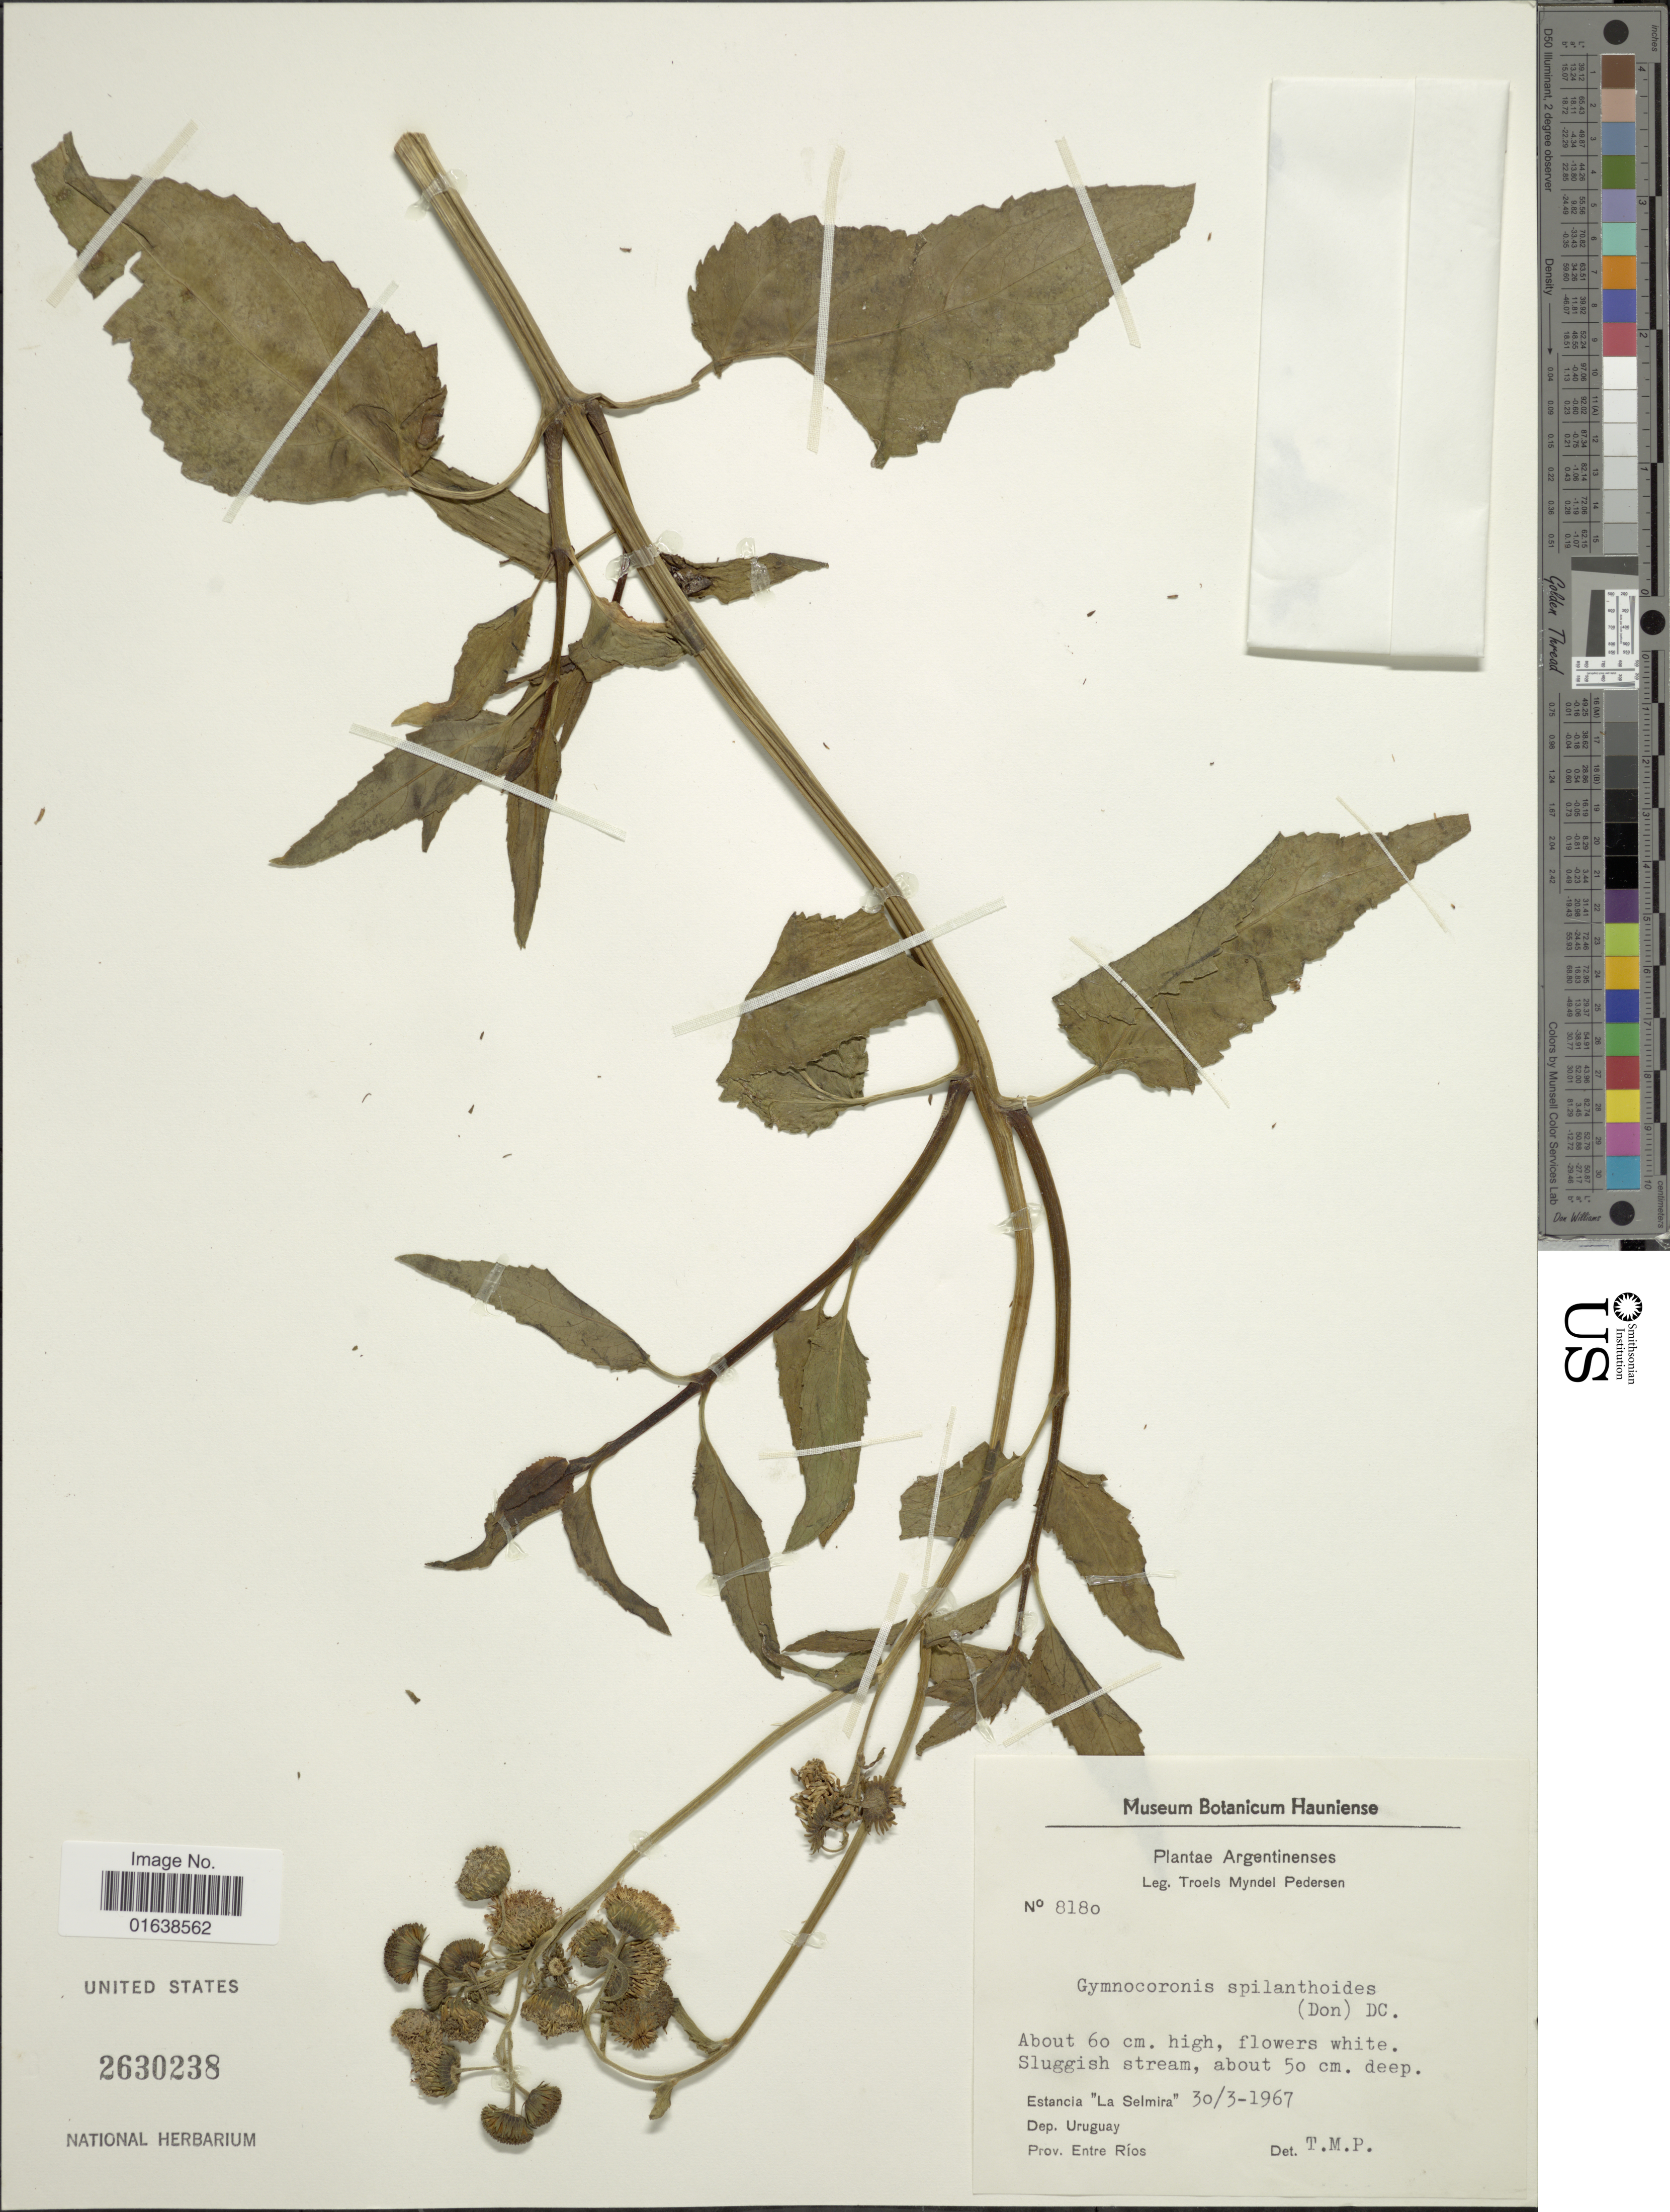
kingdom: Plantae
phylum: Tracheophyta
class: Magnoliopsida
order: Asterales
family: Asteraceae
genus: Gymnocoronis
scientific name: Gymnocoronis spilanthoides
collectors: T. Pederson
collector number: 8180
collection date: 1967-03-30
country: Argentina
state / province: Entre Rios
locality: Estancia "La Selmira" Dep. Uruguay. Prov. Entre Rios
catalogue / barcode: US 2630238